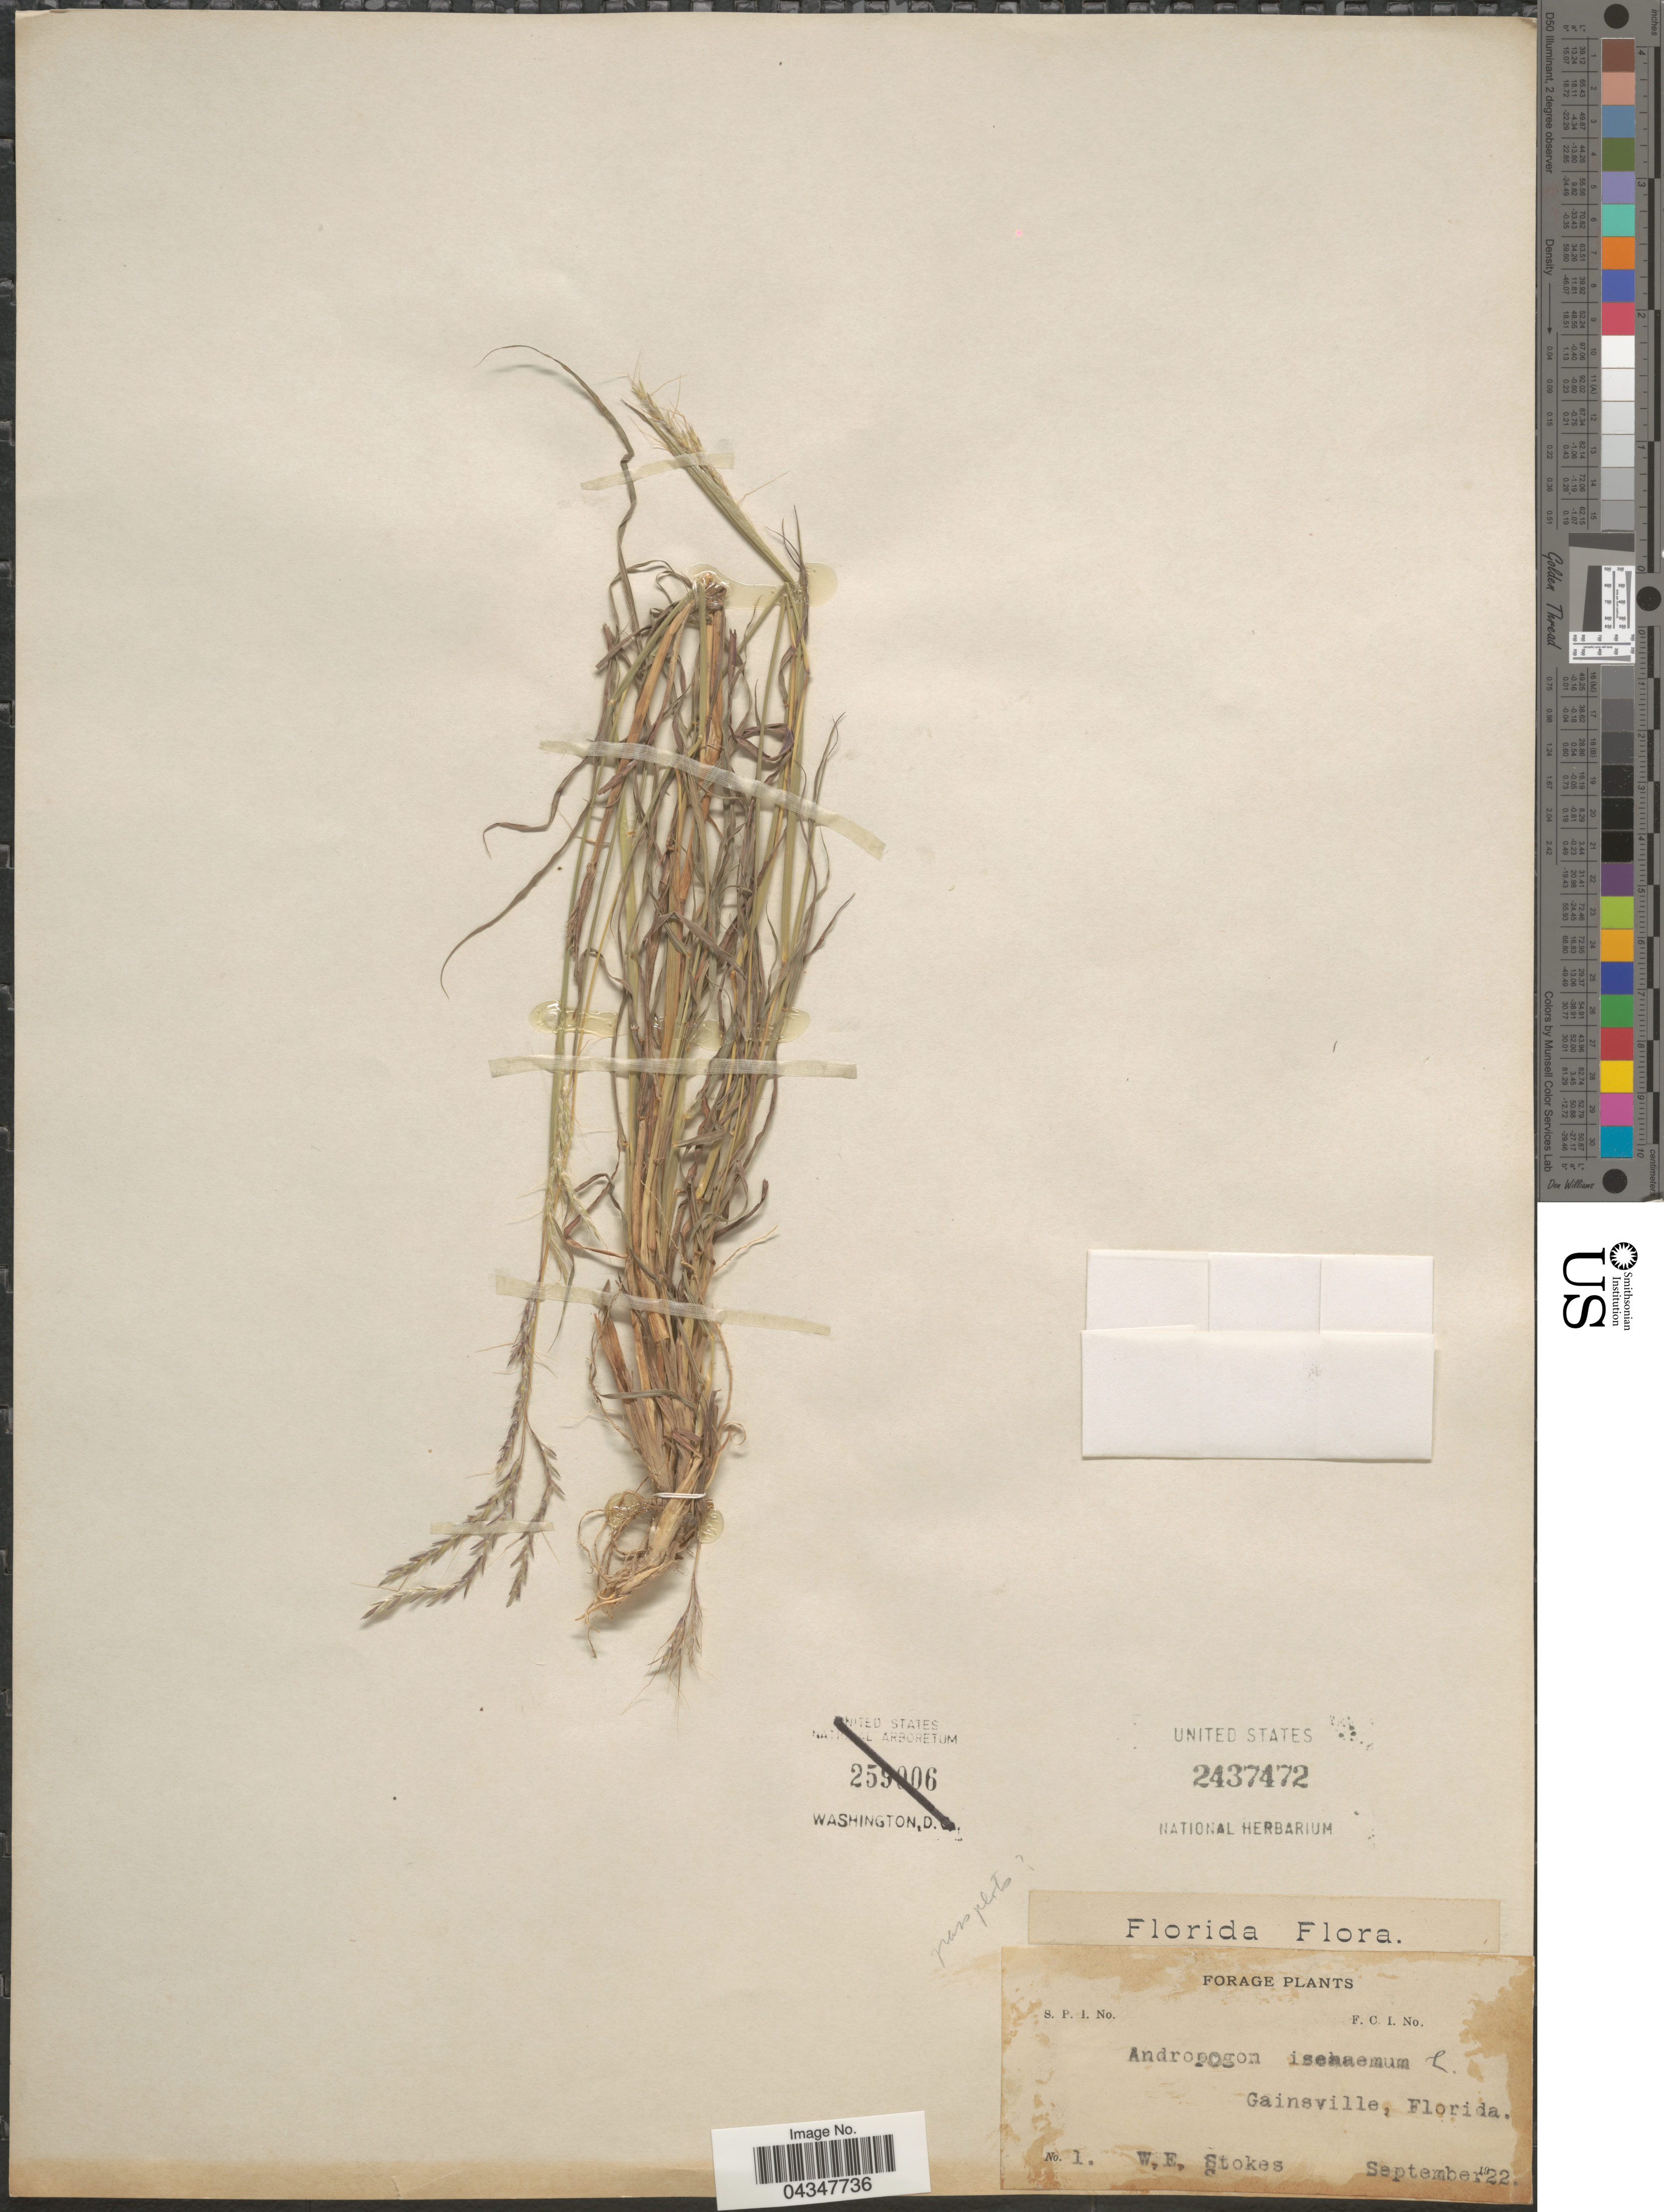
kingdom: Plantae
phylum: Tracheophyta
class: Liliopsida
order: Poales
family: Poaceae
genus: Bothriochloa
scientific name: Bothriochloa ischaemum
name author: (L.) Keng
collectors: W. Stokes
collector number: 1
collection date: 1922-09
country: United States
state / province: Florida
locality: Gainsville.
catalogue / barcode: US 2437472